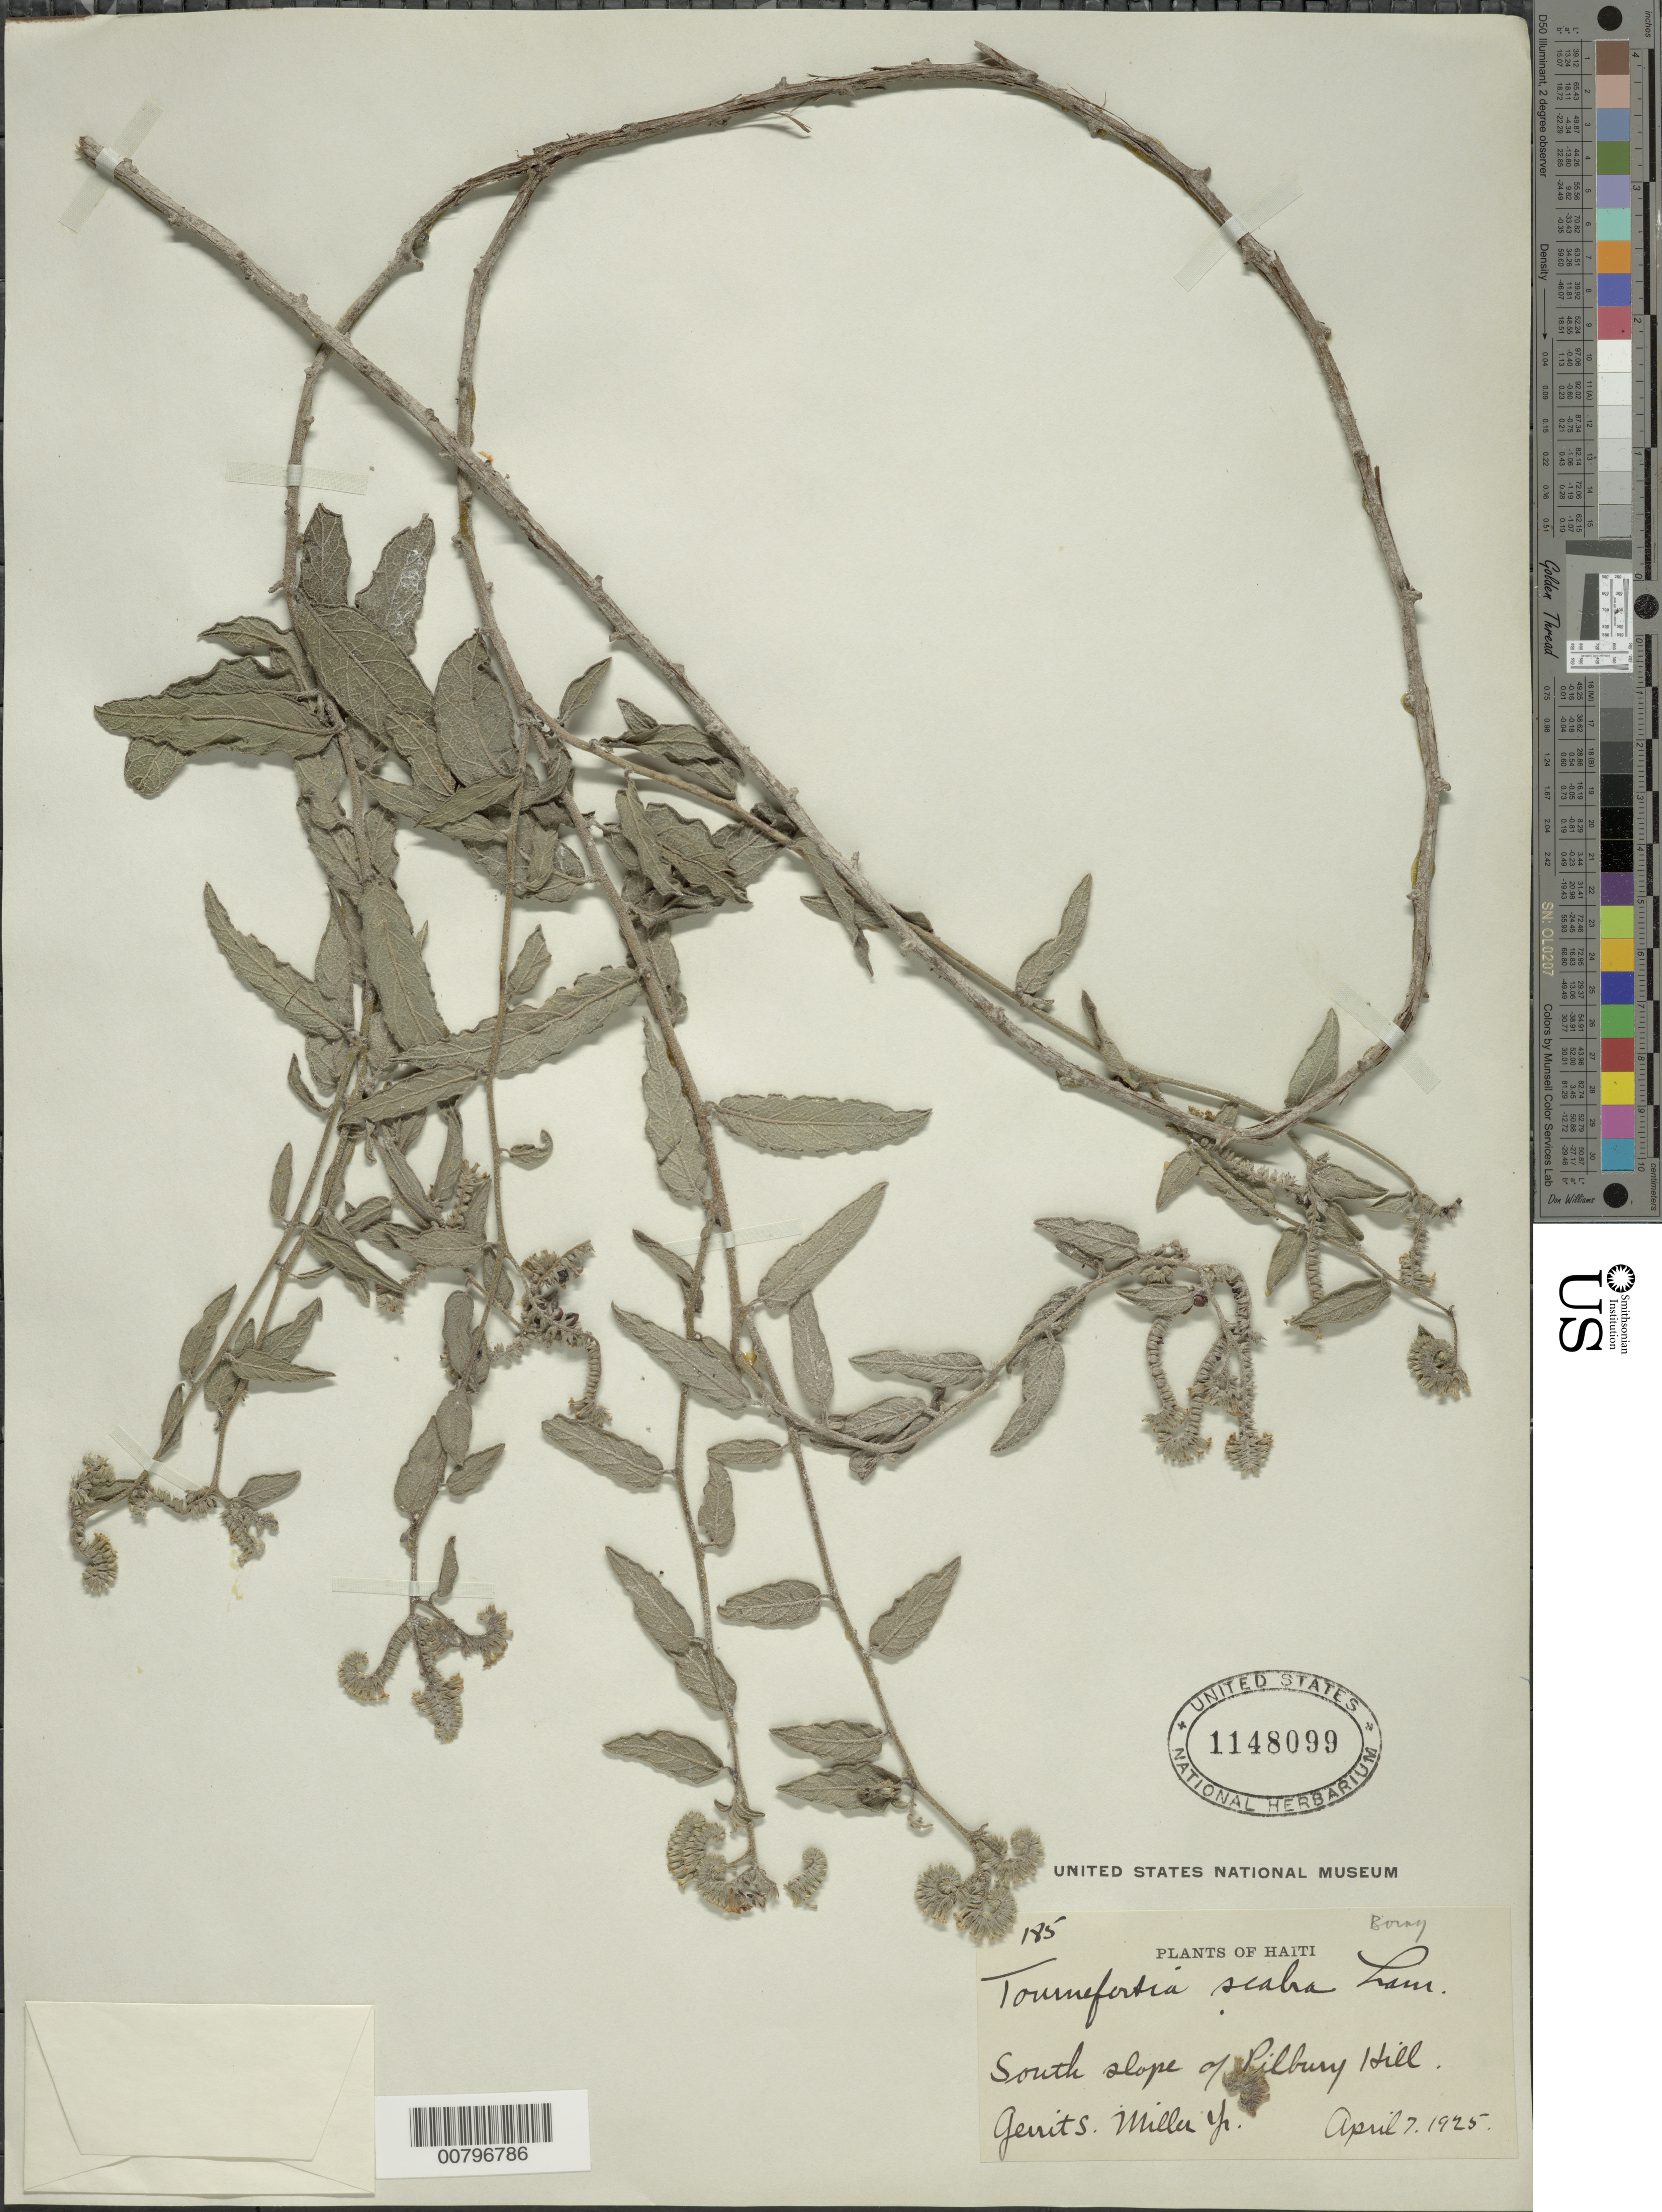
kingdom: Plantae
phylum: Tracheophyta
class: Magnoliopsida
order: Boraginales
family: Heliotropiaceae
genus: Tournefortia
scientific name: Tournefortia scabra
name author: Lam.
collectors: G. S. Miller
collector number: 185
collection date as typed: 07 Apr 1925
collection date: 1925-04-07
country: Haiti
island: Hispaniola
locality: South slope of Pilbury Hill.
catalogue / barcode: US 1148099